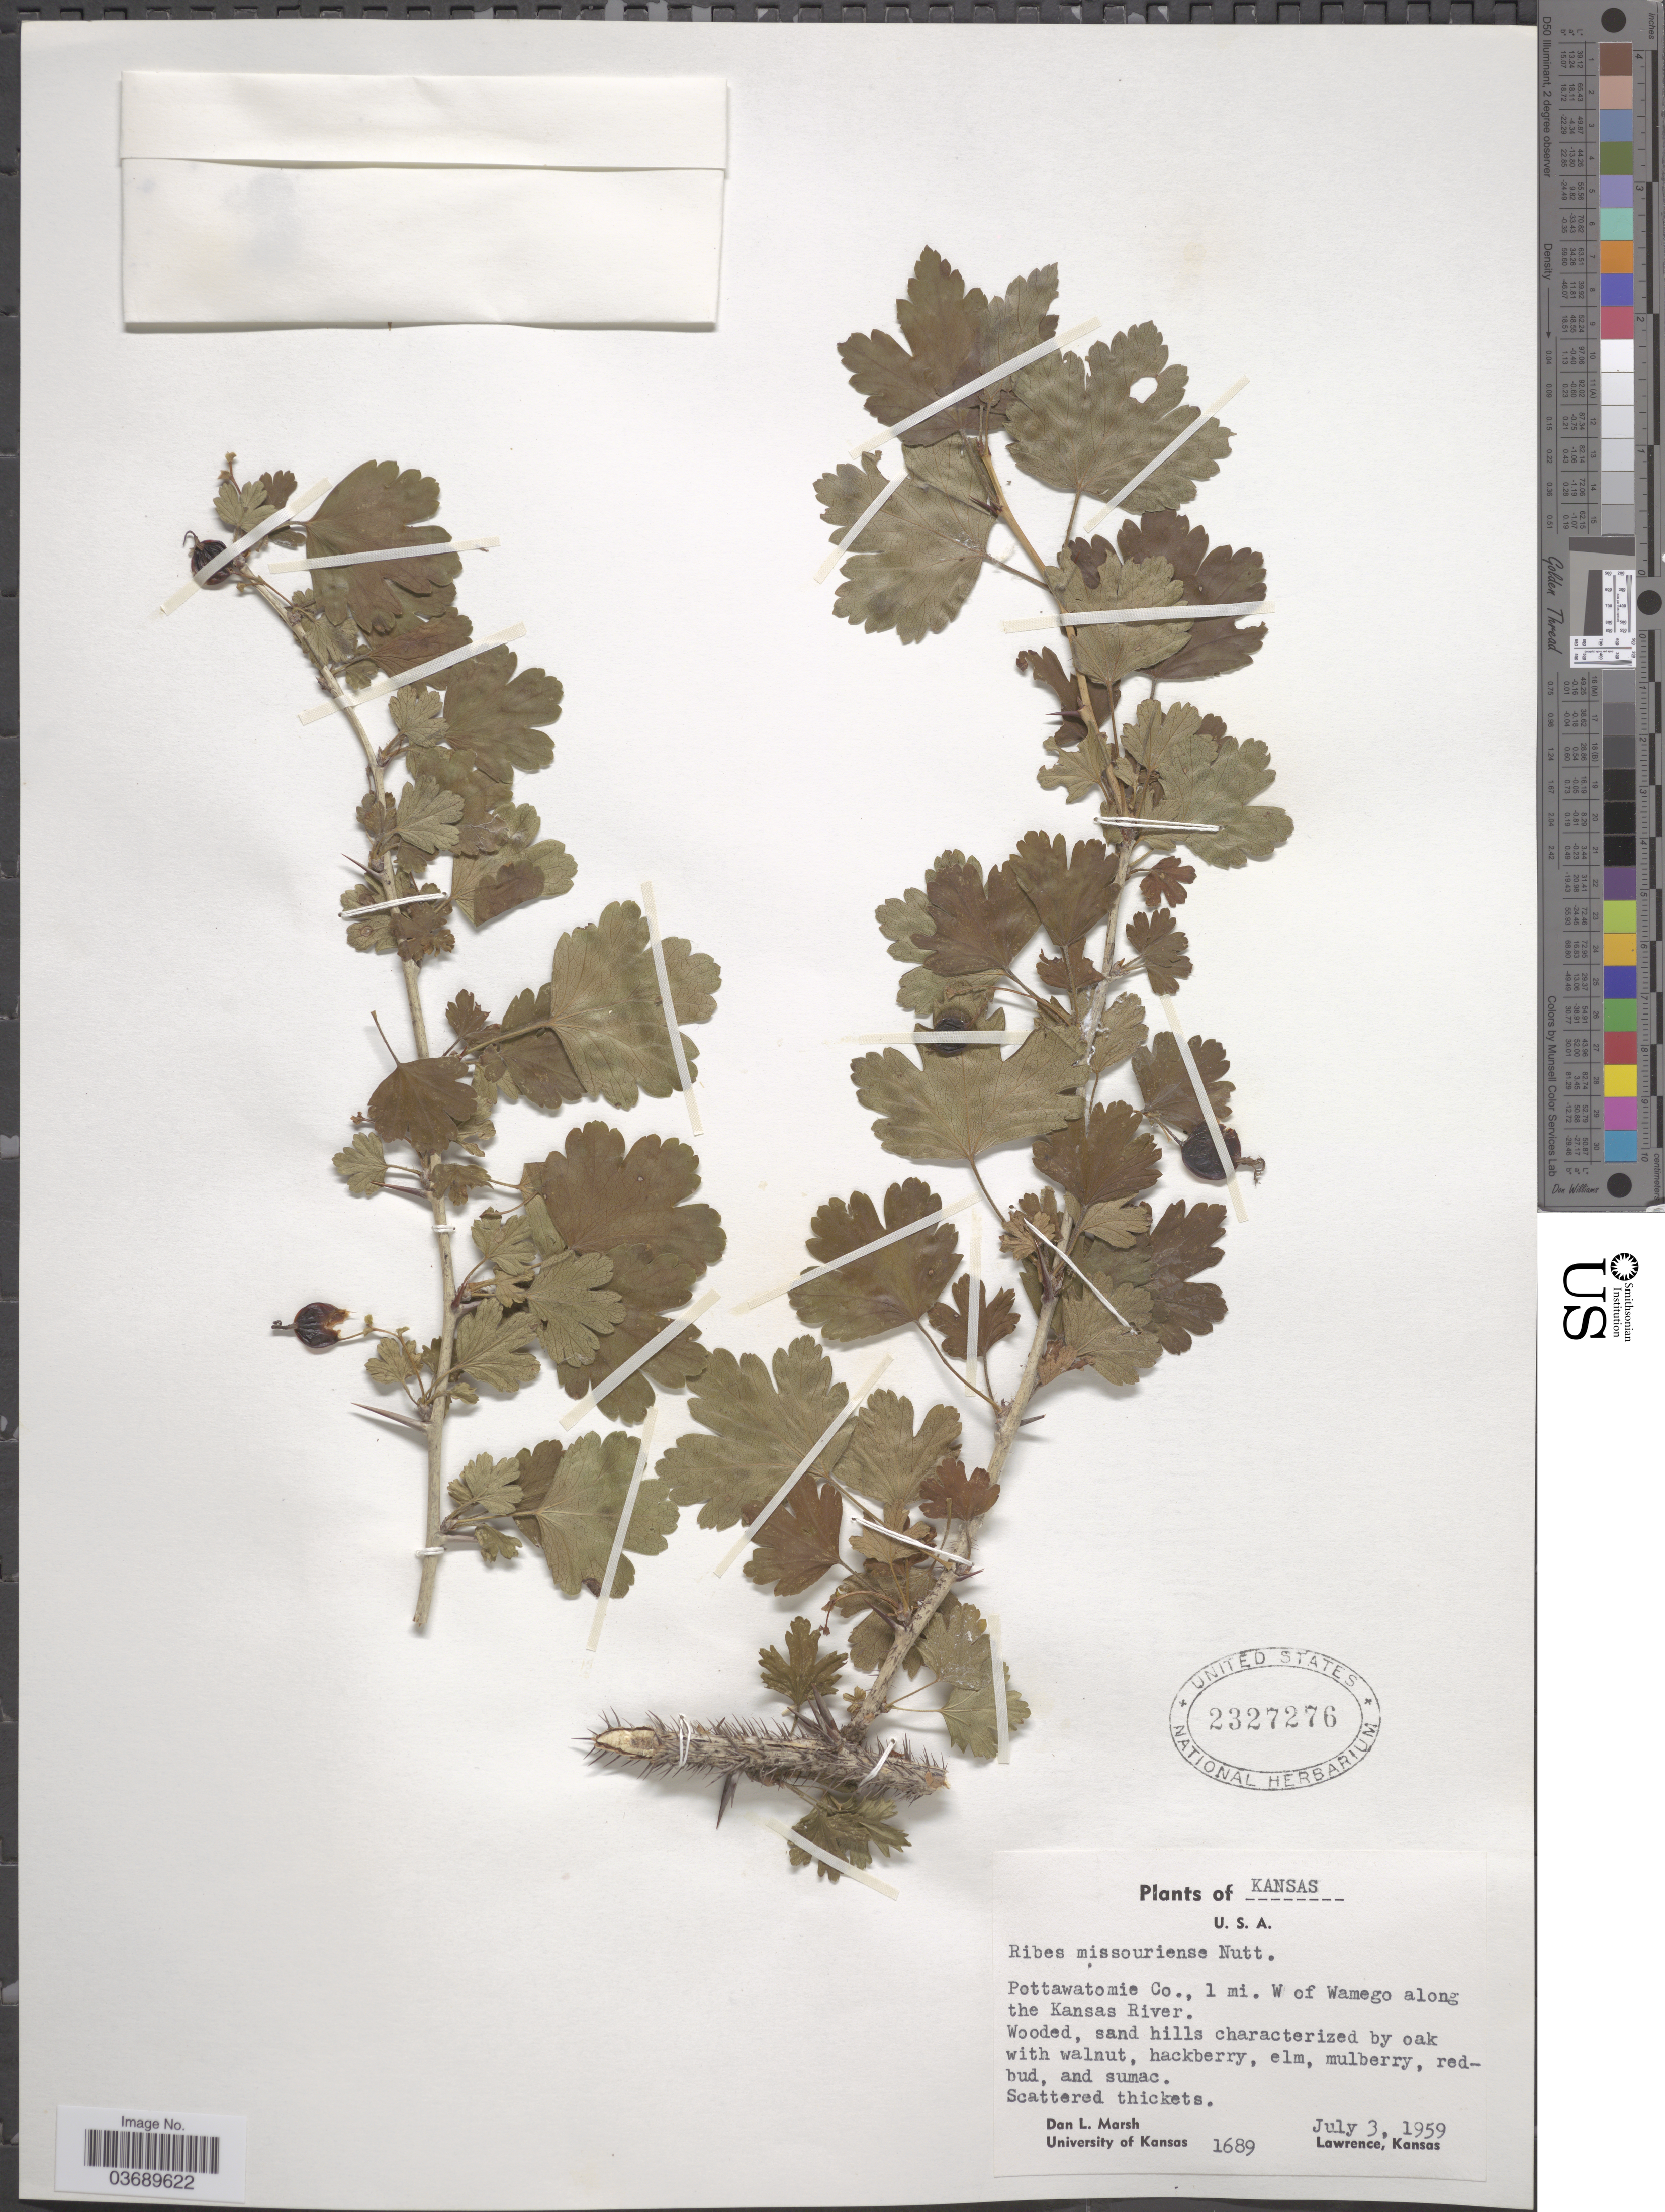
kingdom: Plantae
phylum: Tracheophyta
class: Magnoliopsida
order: Saxifragales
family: Grossulariaceae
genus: Ribes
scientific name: Ribes sp.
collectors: D. L. Marsh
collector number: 1689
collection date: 1959-07-03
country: United States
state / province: Kansas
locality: Pottawatomie Co., 1 mi. W of Wamego along the Kansas River.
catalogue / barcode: US 2327276